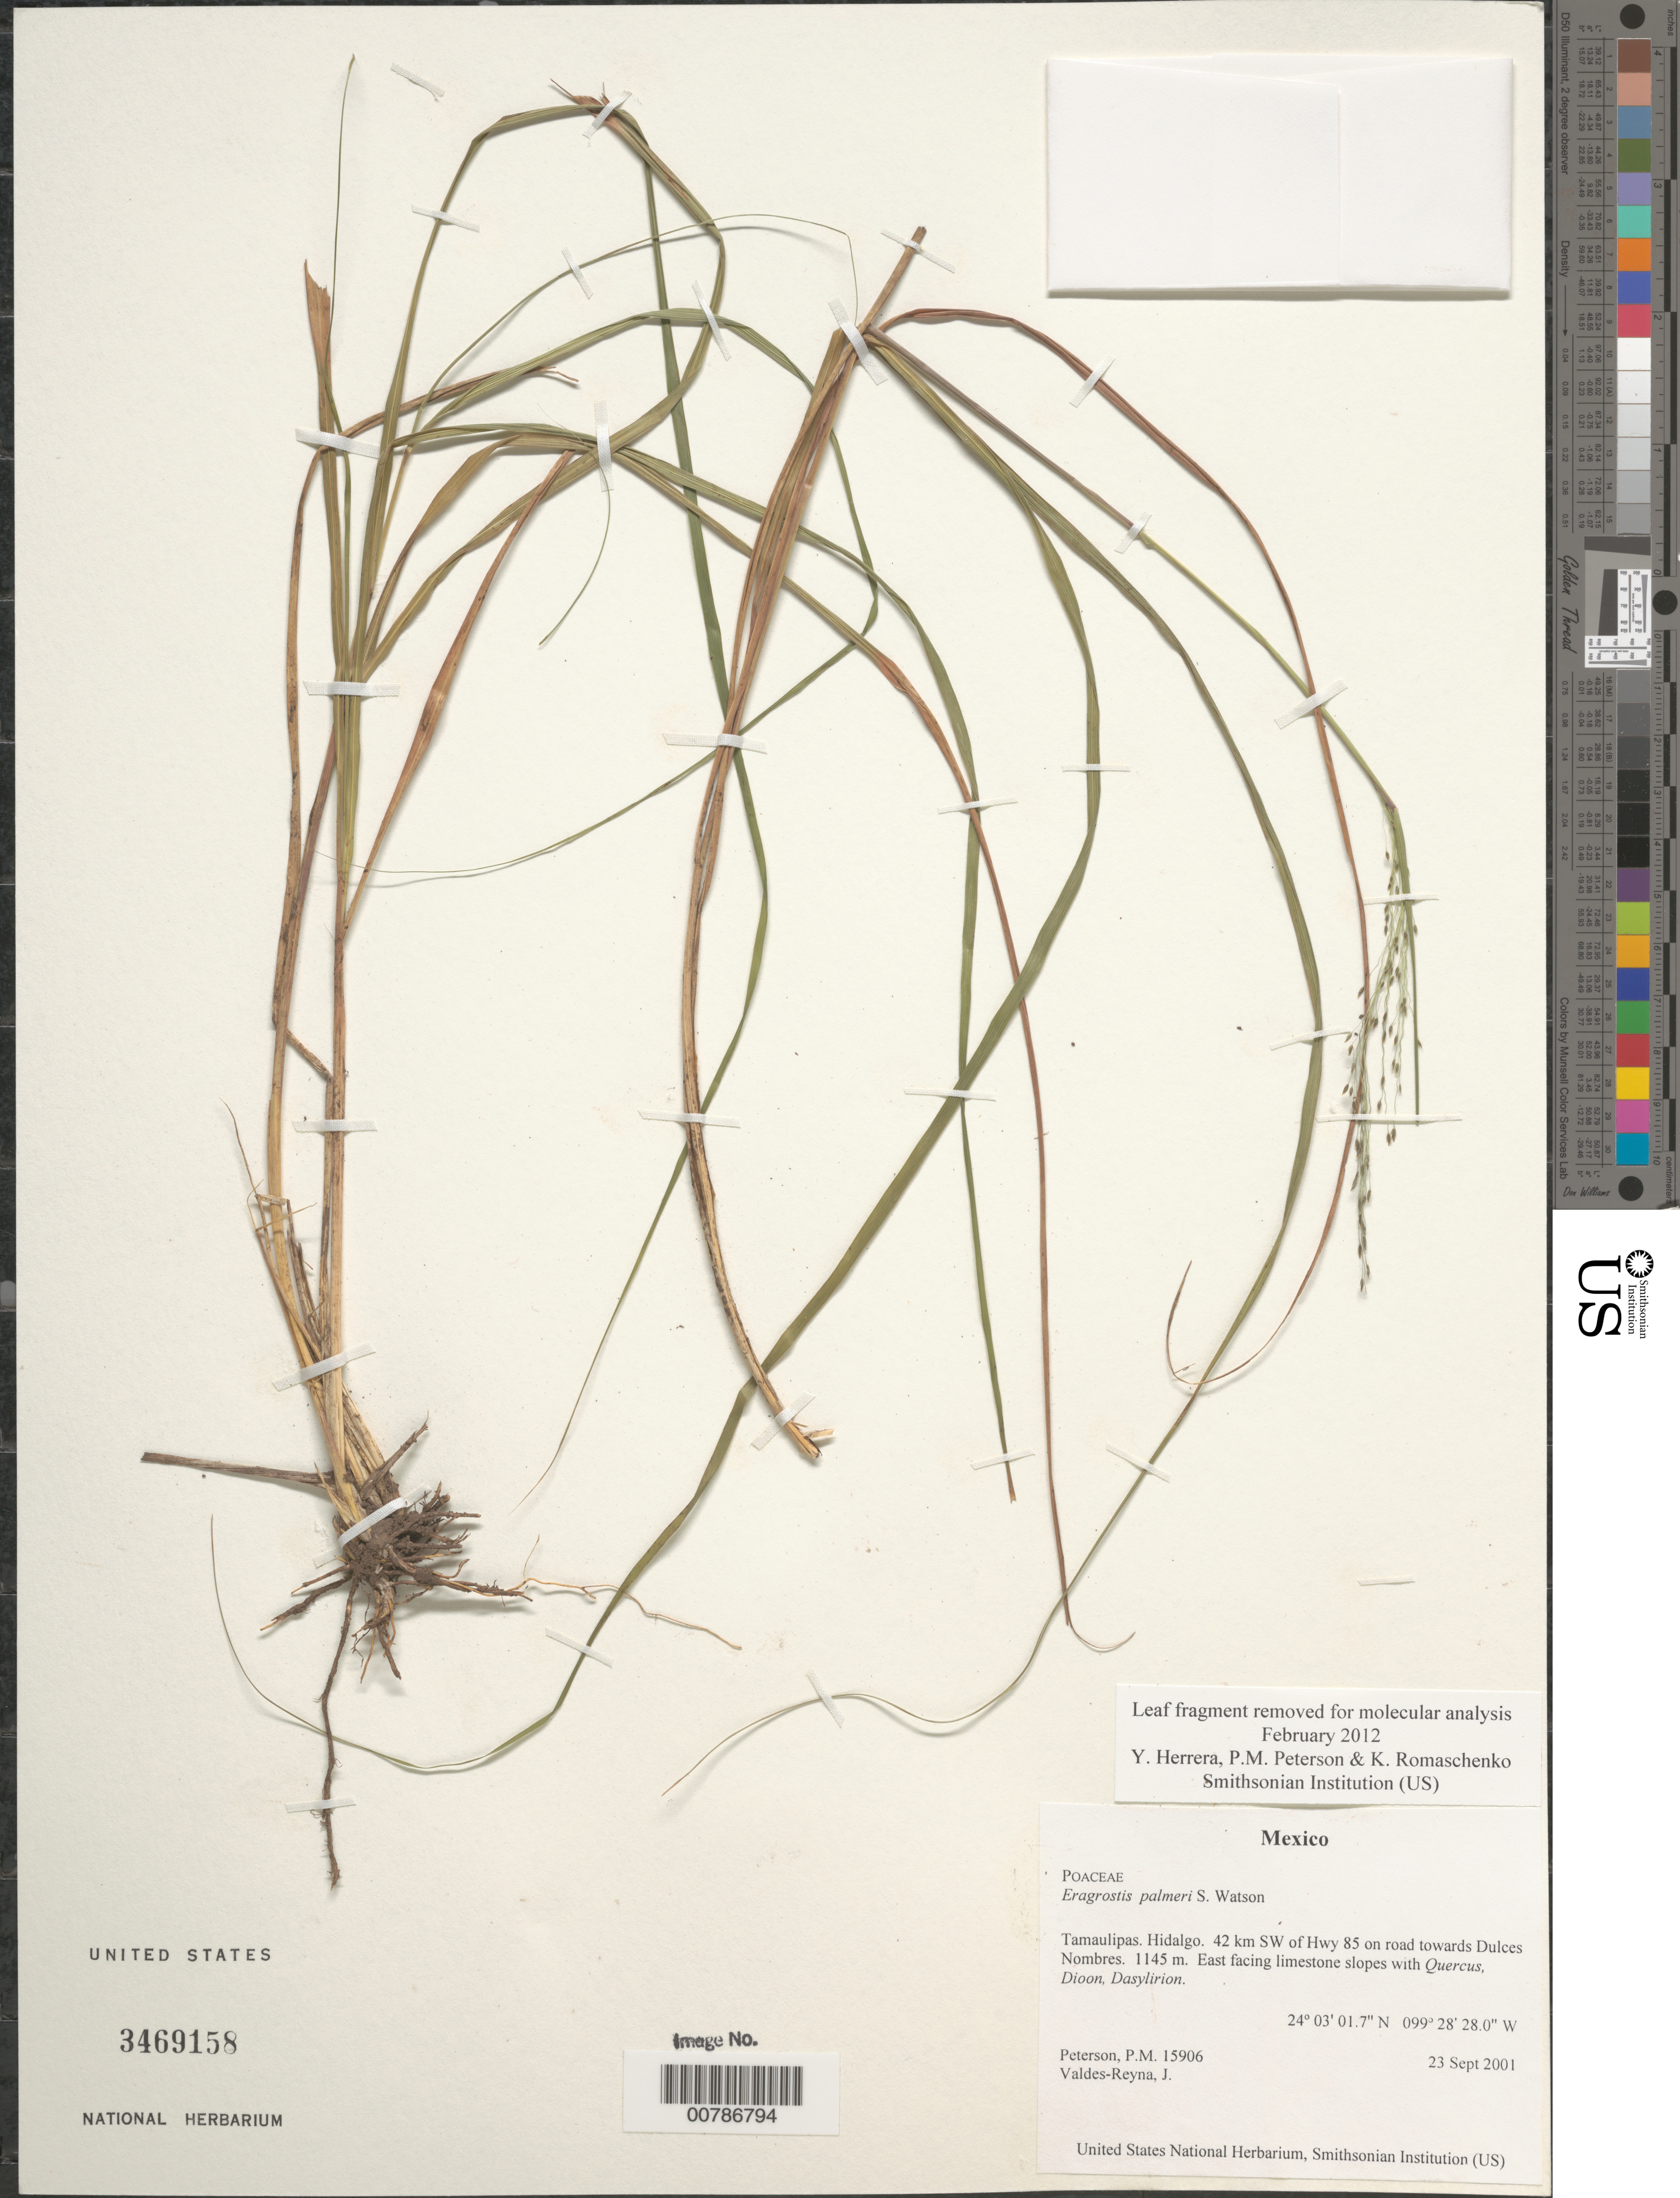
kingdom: Plantae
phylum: Tracheophyta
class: Liliopsida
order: Poales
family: Poaceae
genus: Eragrostis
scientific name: Eragrostis palmeri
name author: S. Watson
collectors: P. M. Peterson & J. Valdés-Reyna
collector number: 15906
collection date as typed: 23 Sep 2001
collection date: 2001-09-23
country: Mexico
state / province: Tamaulipas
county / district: Hidalgo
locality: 42 km SW of Hwy 85 on road towards Dulces Nombres.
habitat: East facing limestone slopes with ~Quercus, Dioon, Dasylirion~.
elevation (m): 1145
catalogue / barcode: US 3469158